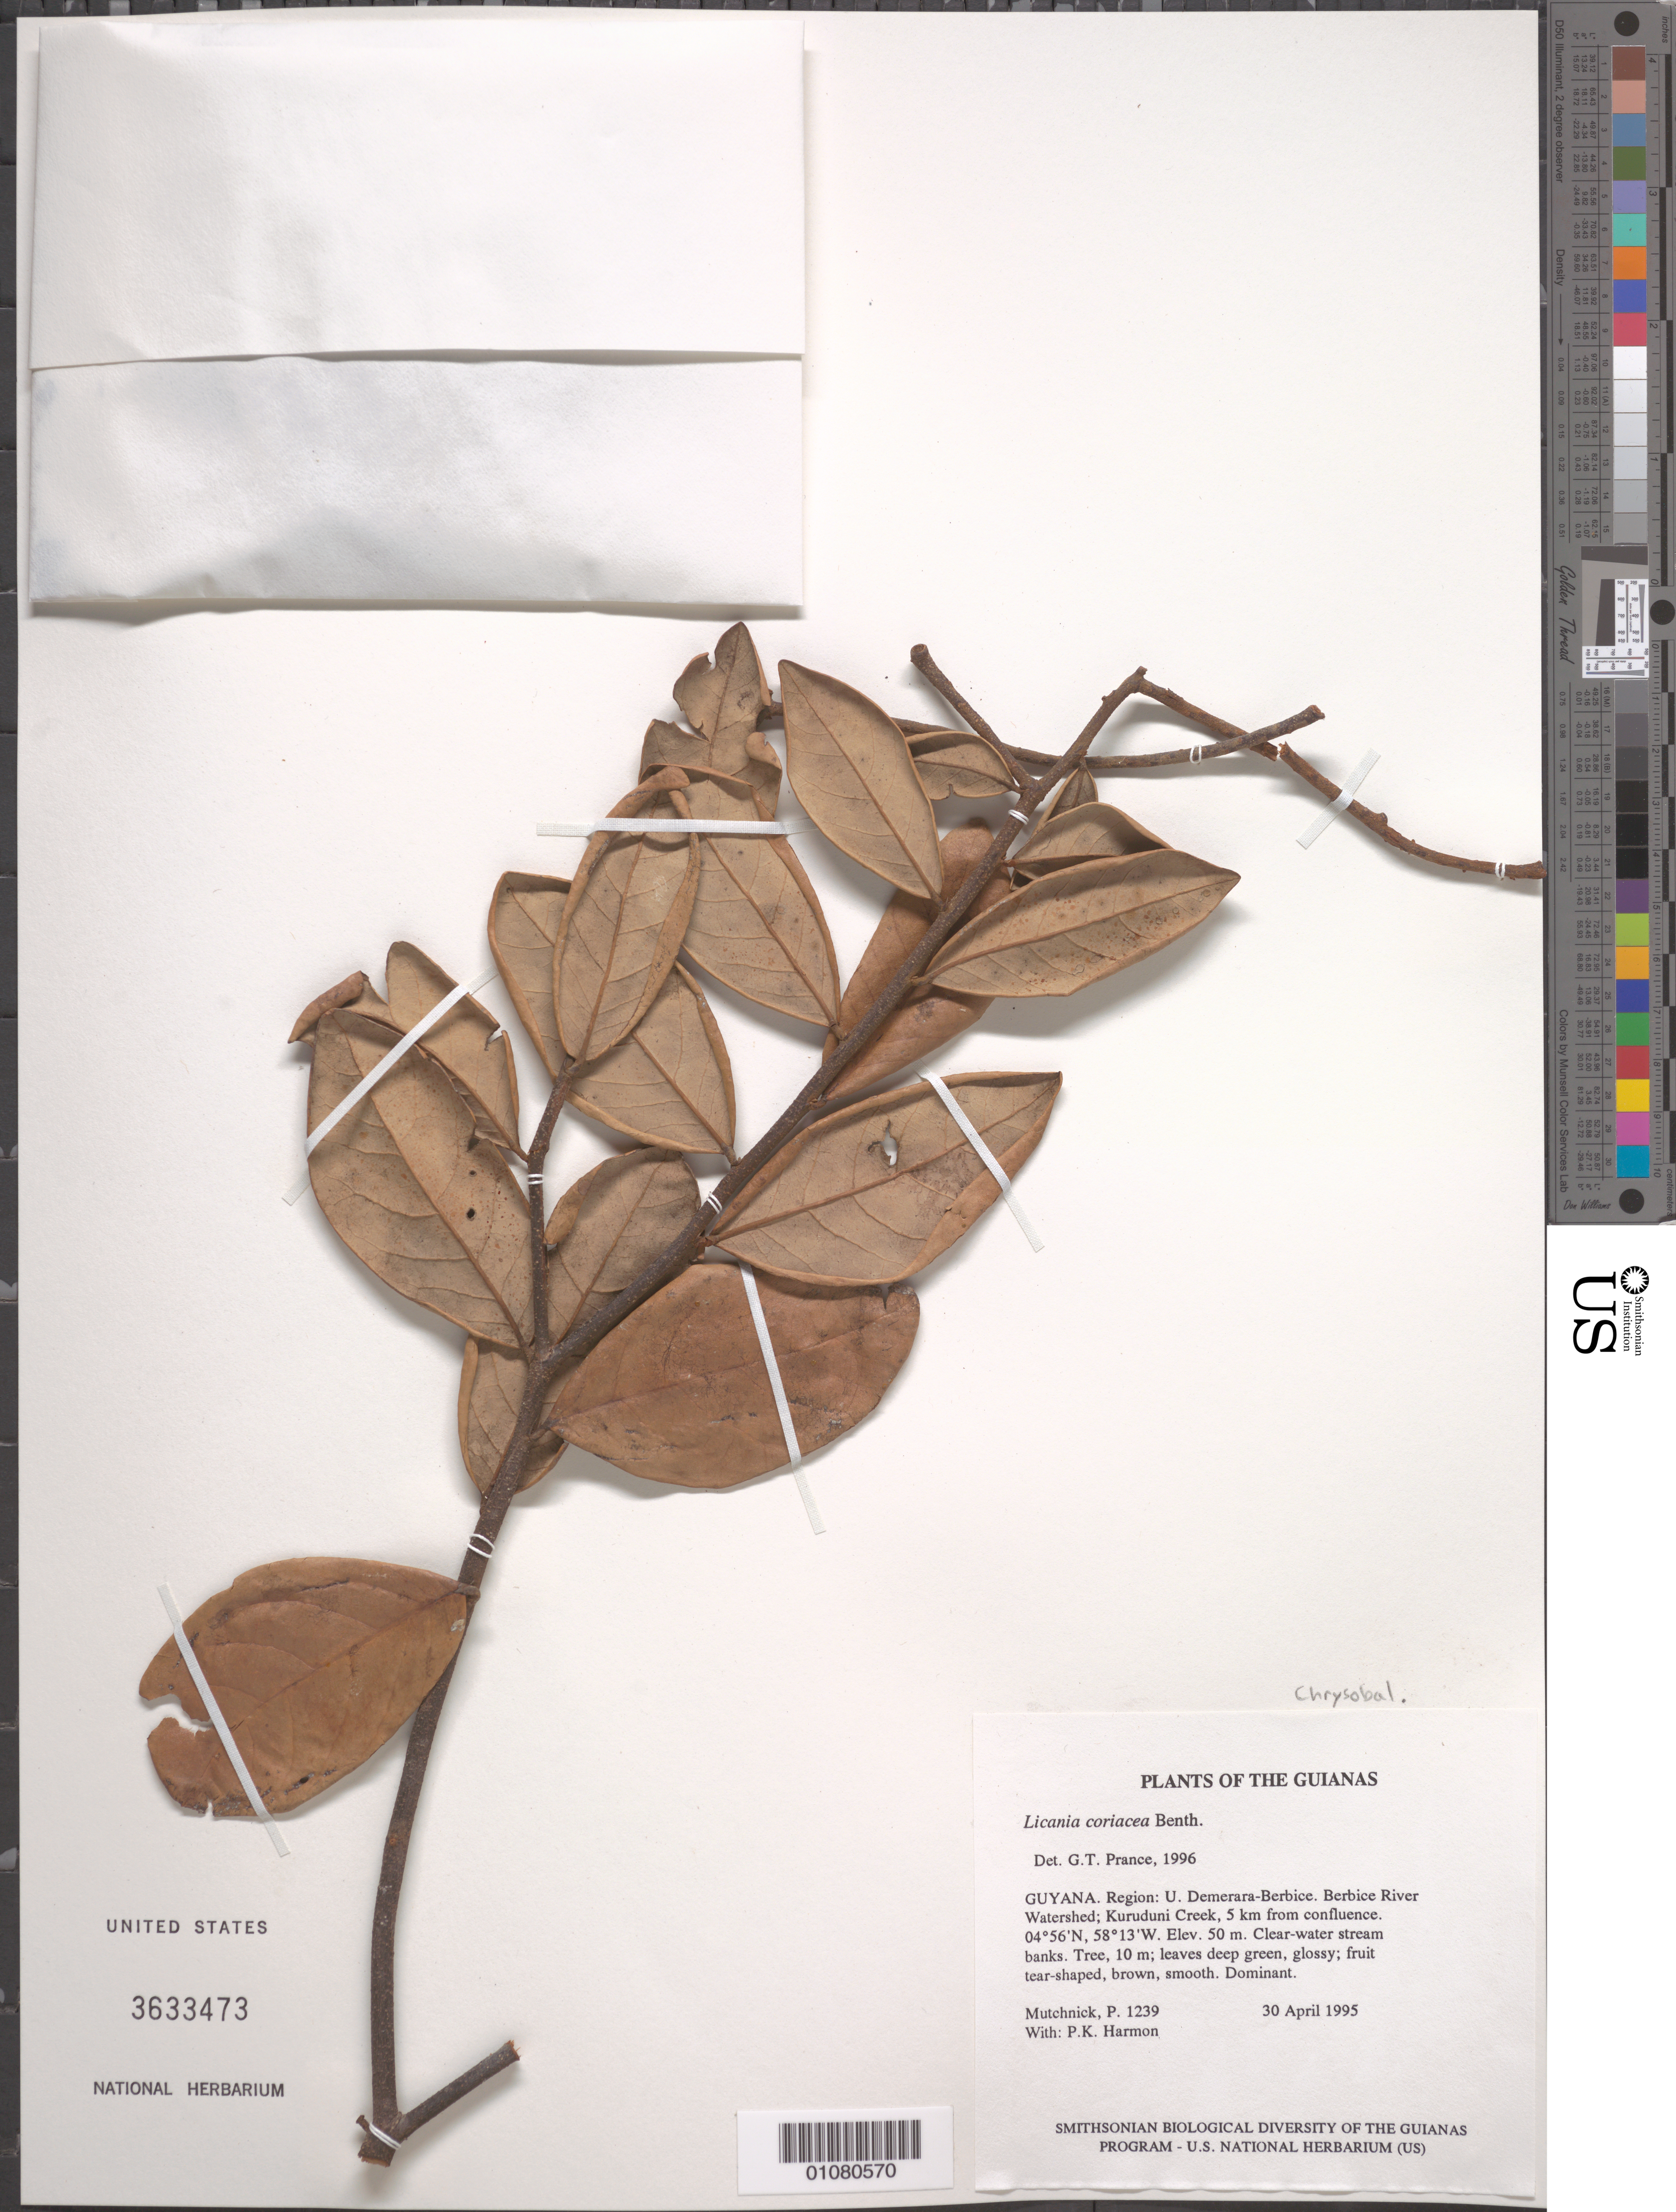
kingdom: Plantae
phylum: Tracheophyta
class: Magnoliopsida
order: Malpighiales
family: Chrysobalanaceae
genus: Licania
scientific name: Licania coriacea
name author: Benth.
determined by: Prance, G. T.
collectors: P. Mutchnick & P. Harmon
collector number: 1239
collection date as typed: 30 April 1995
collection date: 1995-04-30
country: Guyana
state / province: U. Demerara-Berbice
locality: Berbice River Watershed; Kuruduni Creek, 5 km from confluence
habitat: Clear-water stream banks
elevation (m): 50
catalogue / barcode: US 3633473